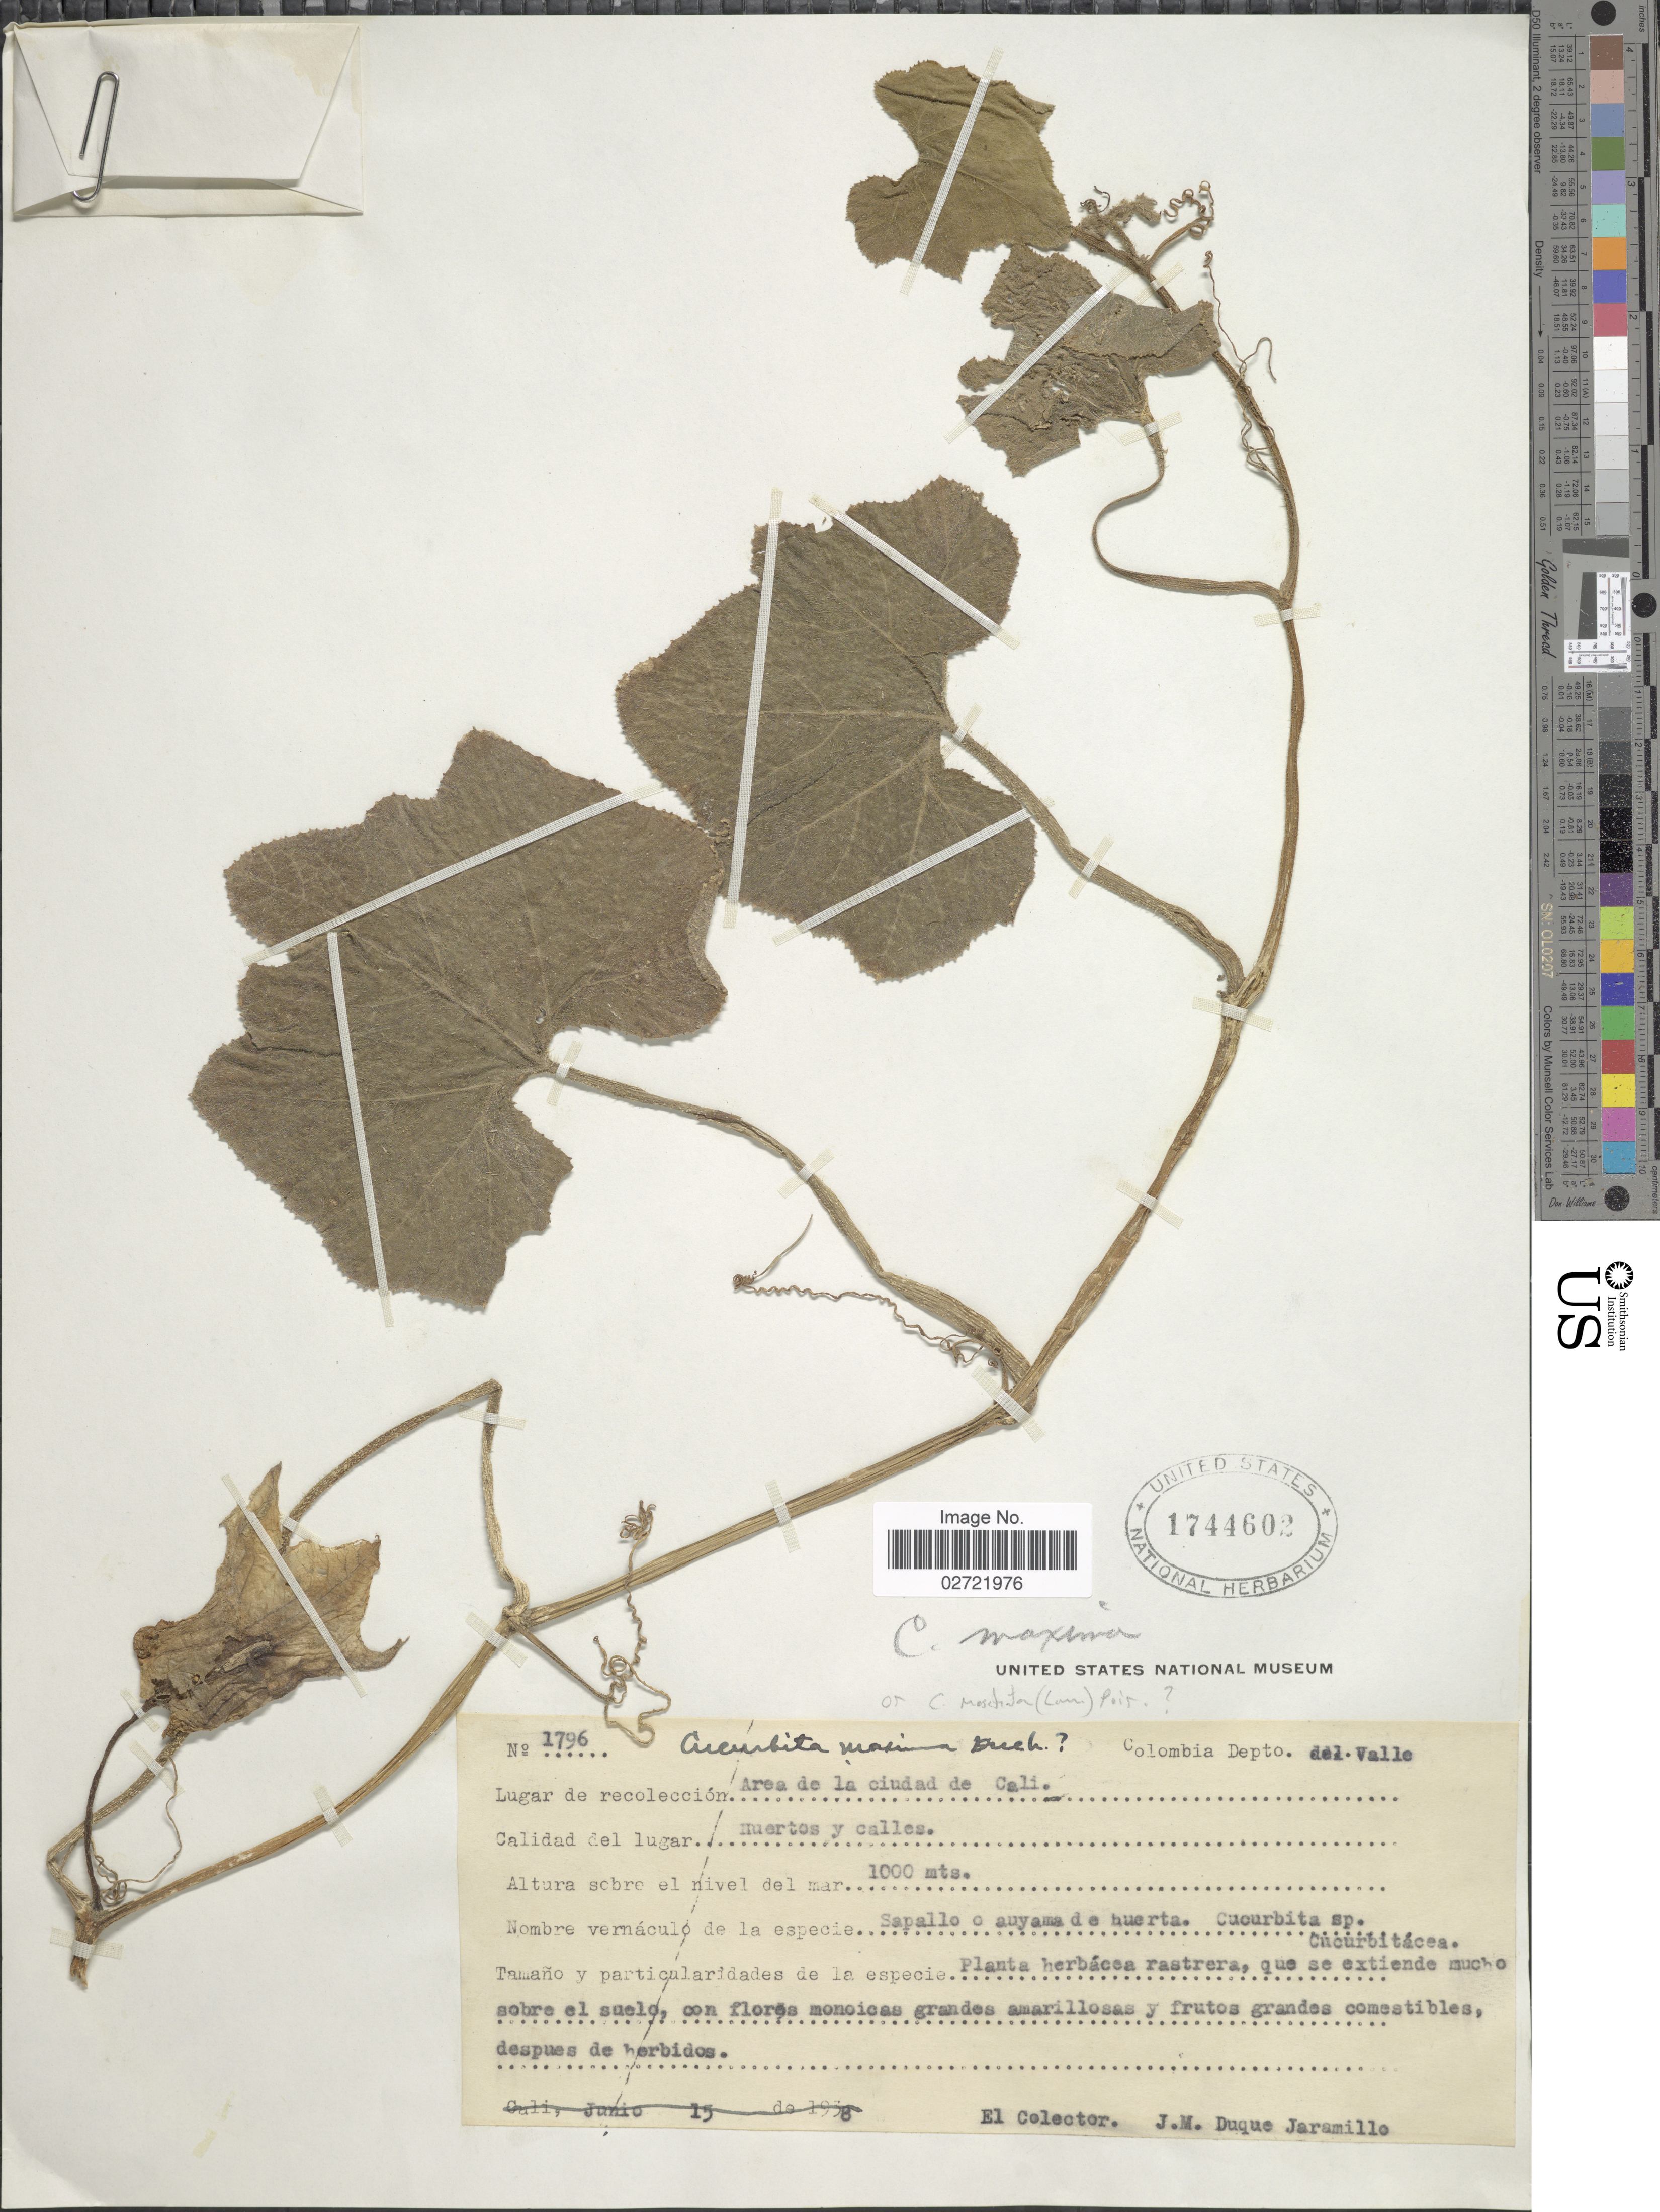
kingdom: Plantae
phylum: Tracheophyta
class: Magnoliopsida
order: Cucurbitales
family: Cucurbitaceae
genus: Cucurbita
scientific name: Cucurbita maxima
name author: Duchesne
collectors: J. M. Duque Jaramillo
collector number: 1796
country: Colombia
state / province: Valle del Cauca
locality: Depto. del Valle, Area de la ciudad de Cali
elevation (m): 1000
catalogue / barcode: US 1744602